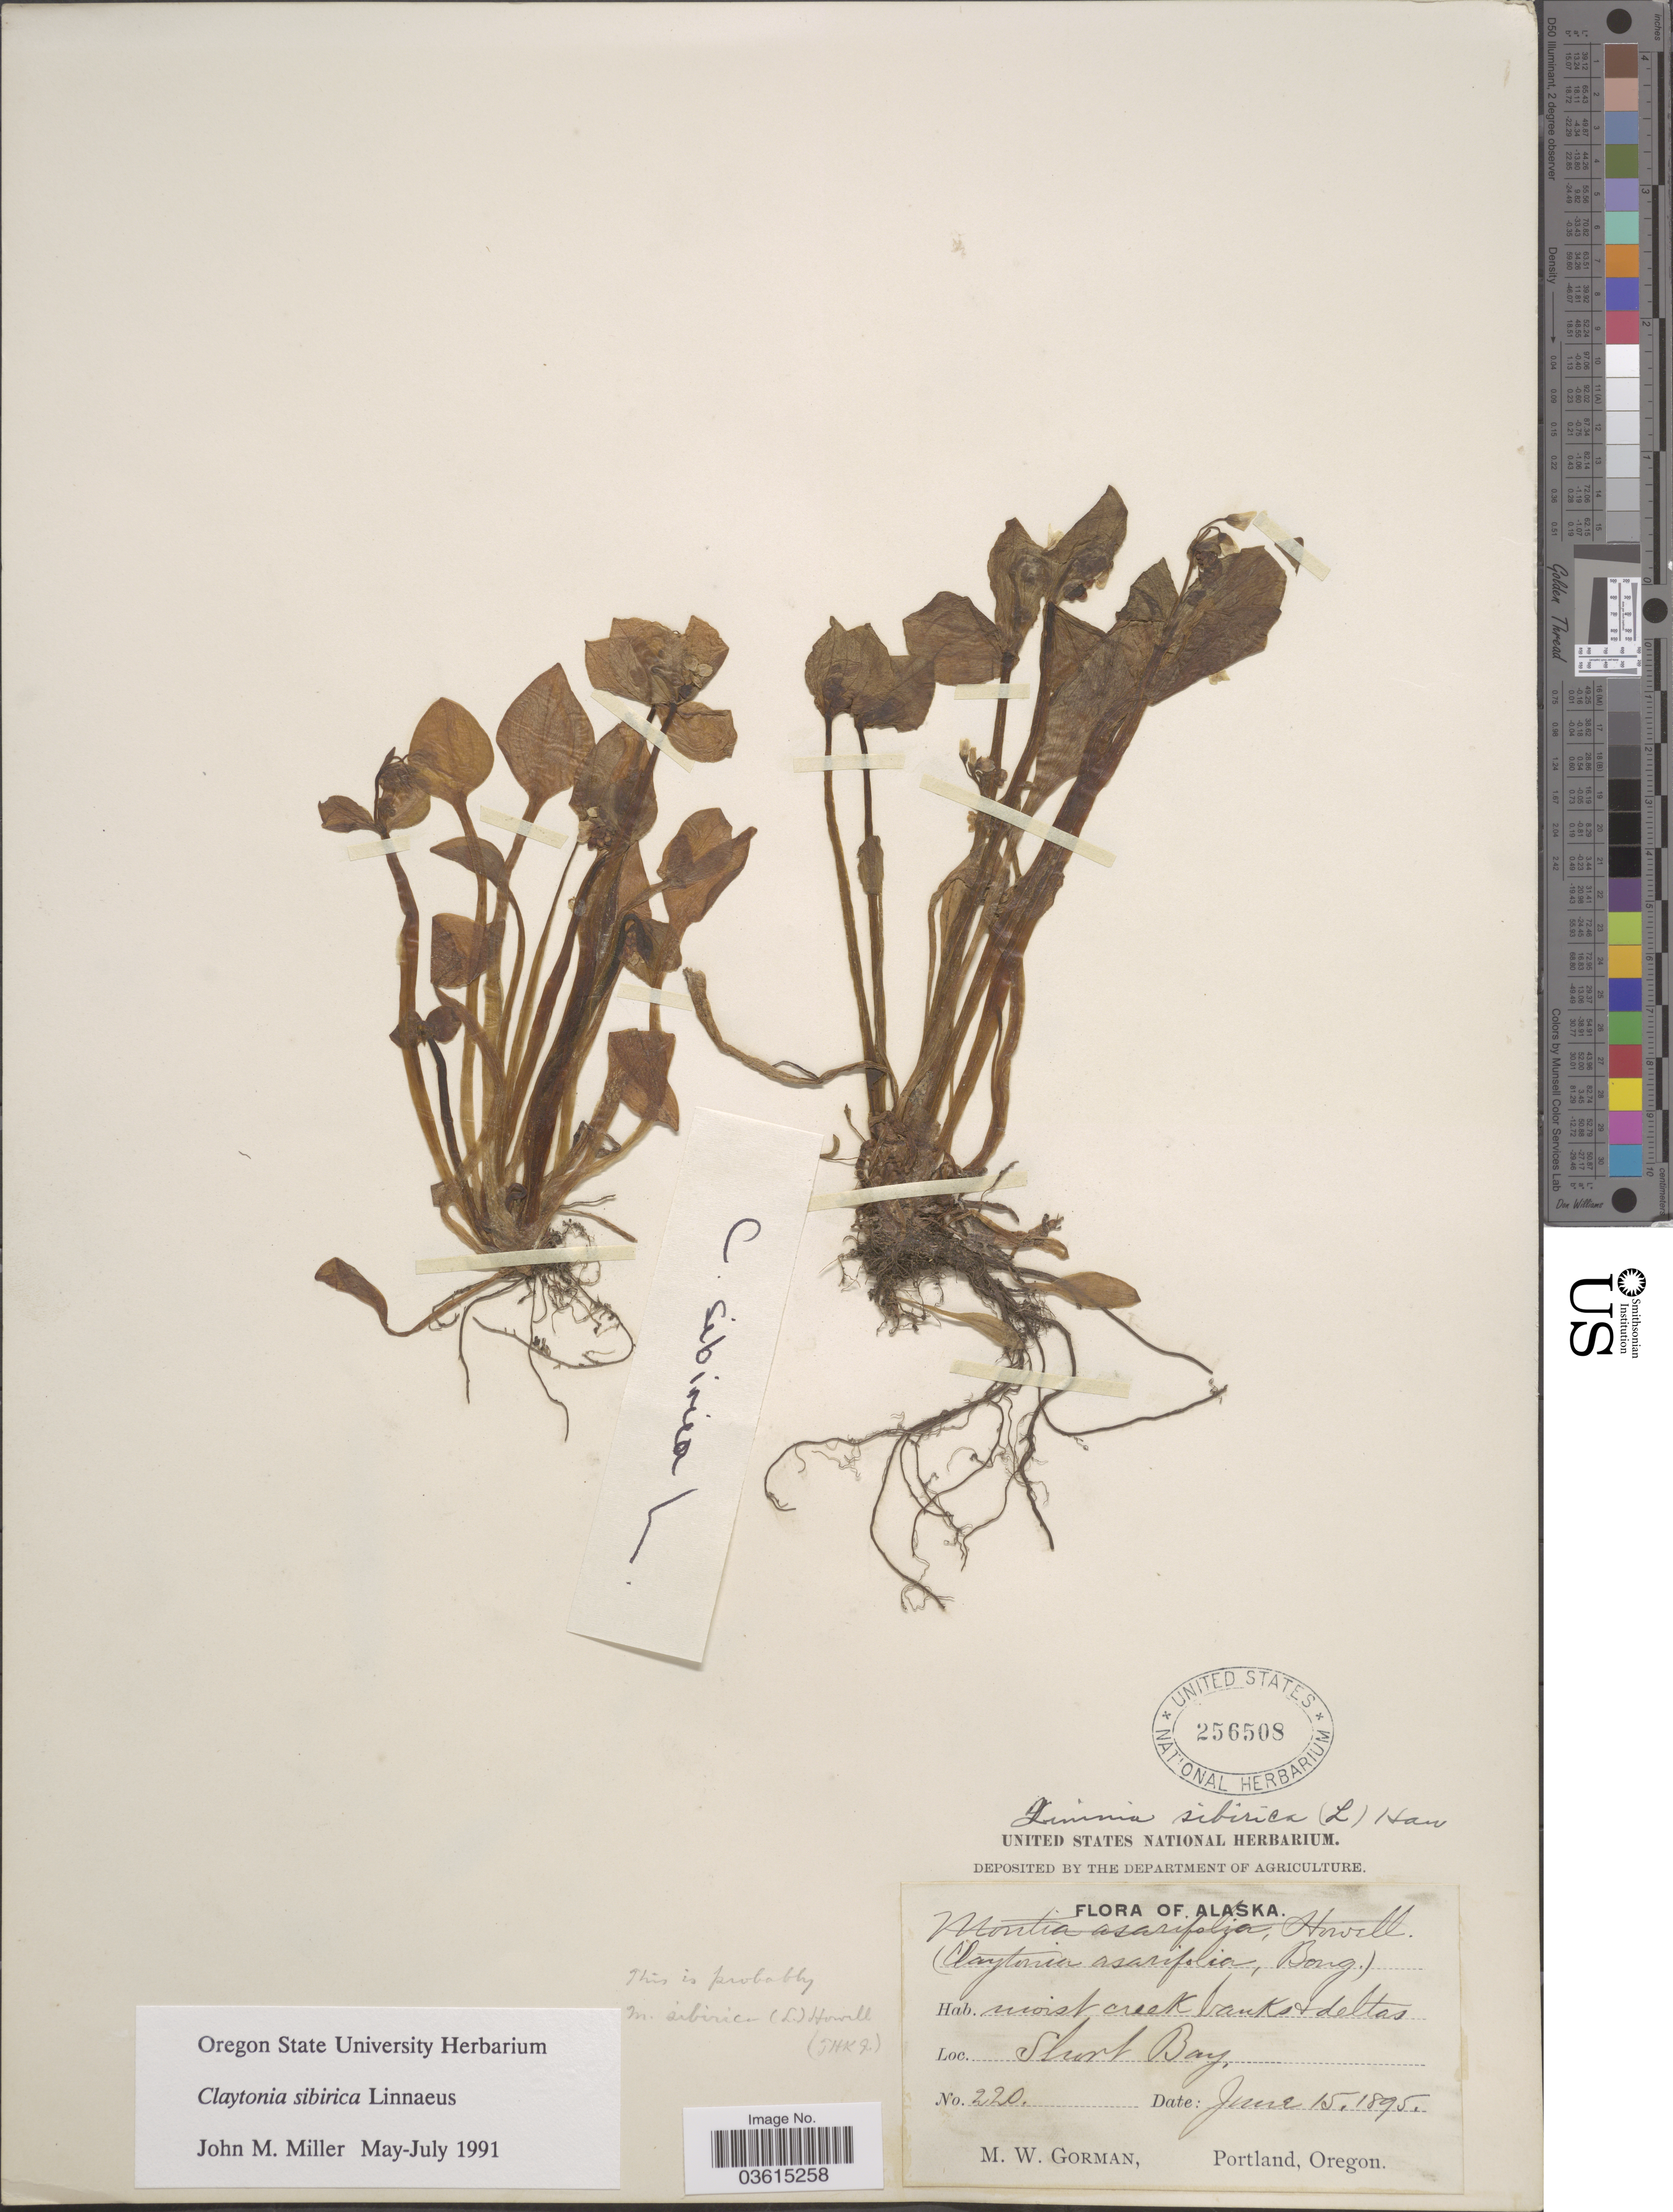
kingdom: Plantae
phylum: Tracheophyta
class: Magnoliopsida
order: Caryophyllales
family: Montiaceae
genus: Claytonia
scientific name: Claytonia sibirica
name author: L.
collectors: M. W. Gorman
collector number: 220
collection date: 1895-06-15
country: United States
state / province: Alaska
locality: Short Bay.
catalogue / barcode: US 256508